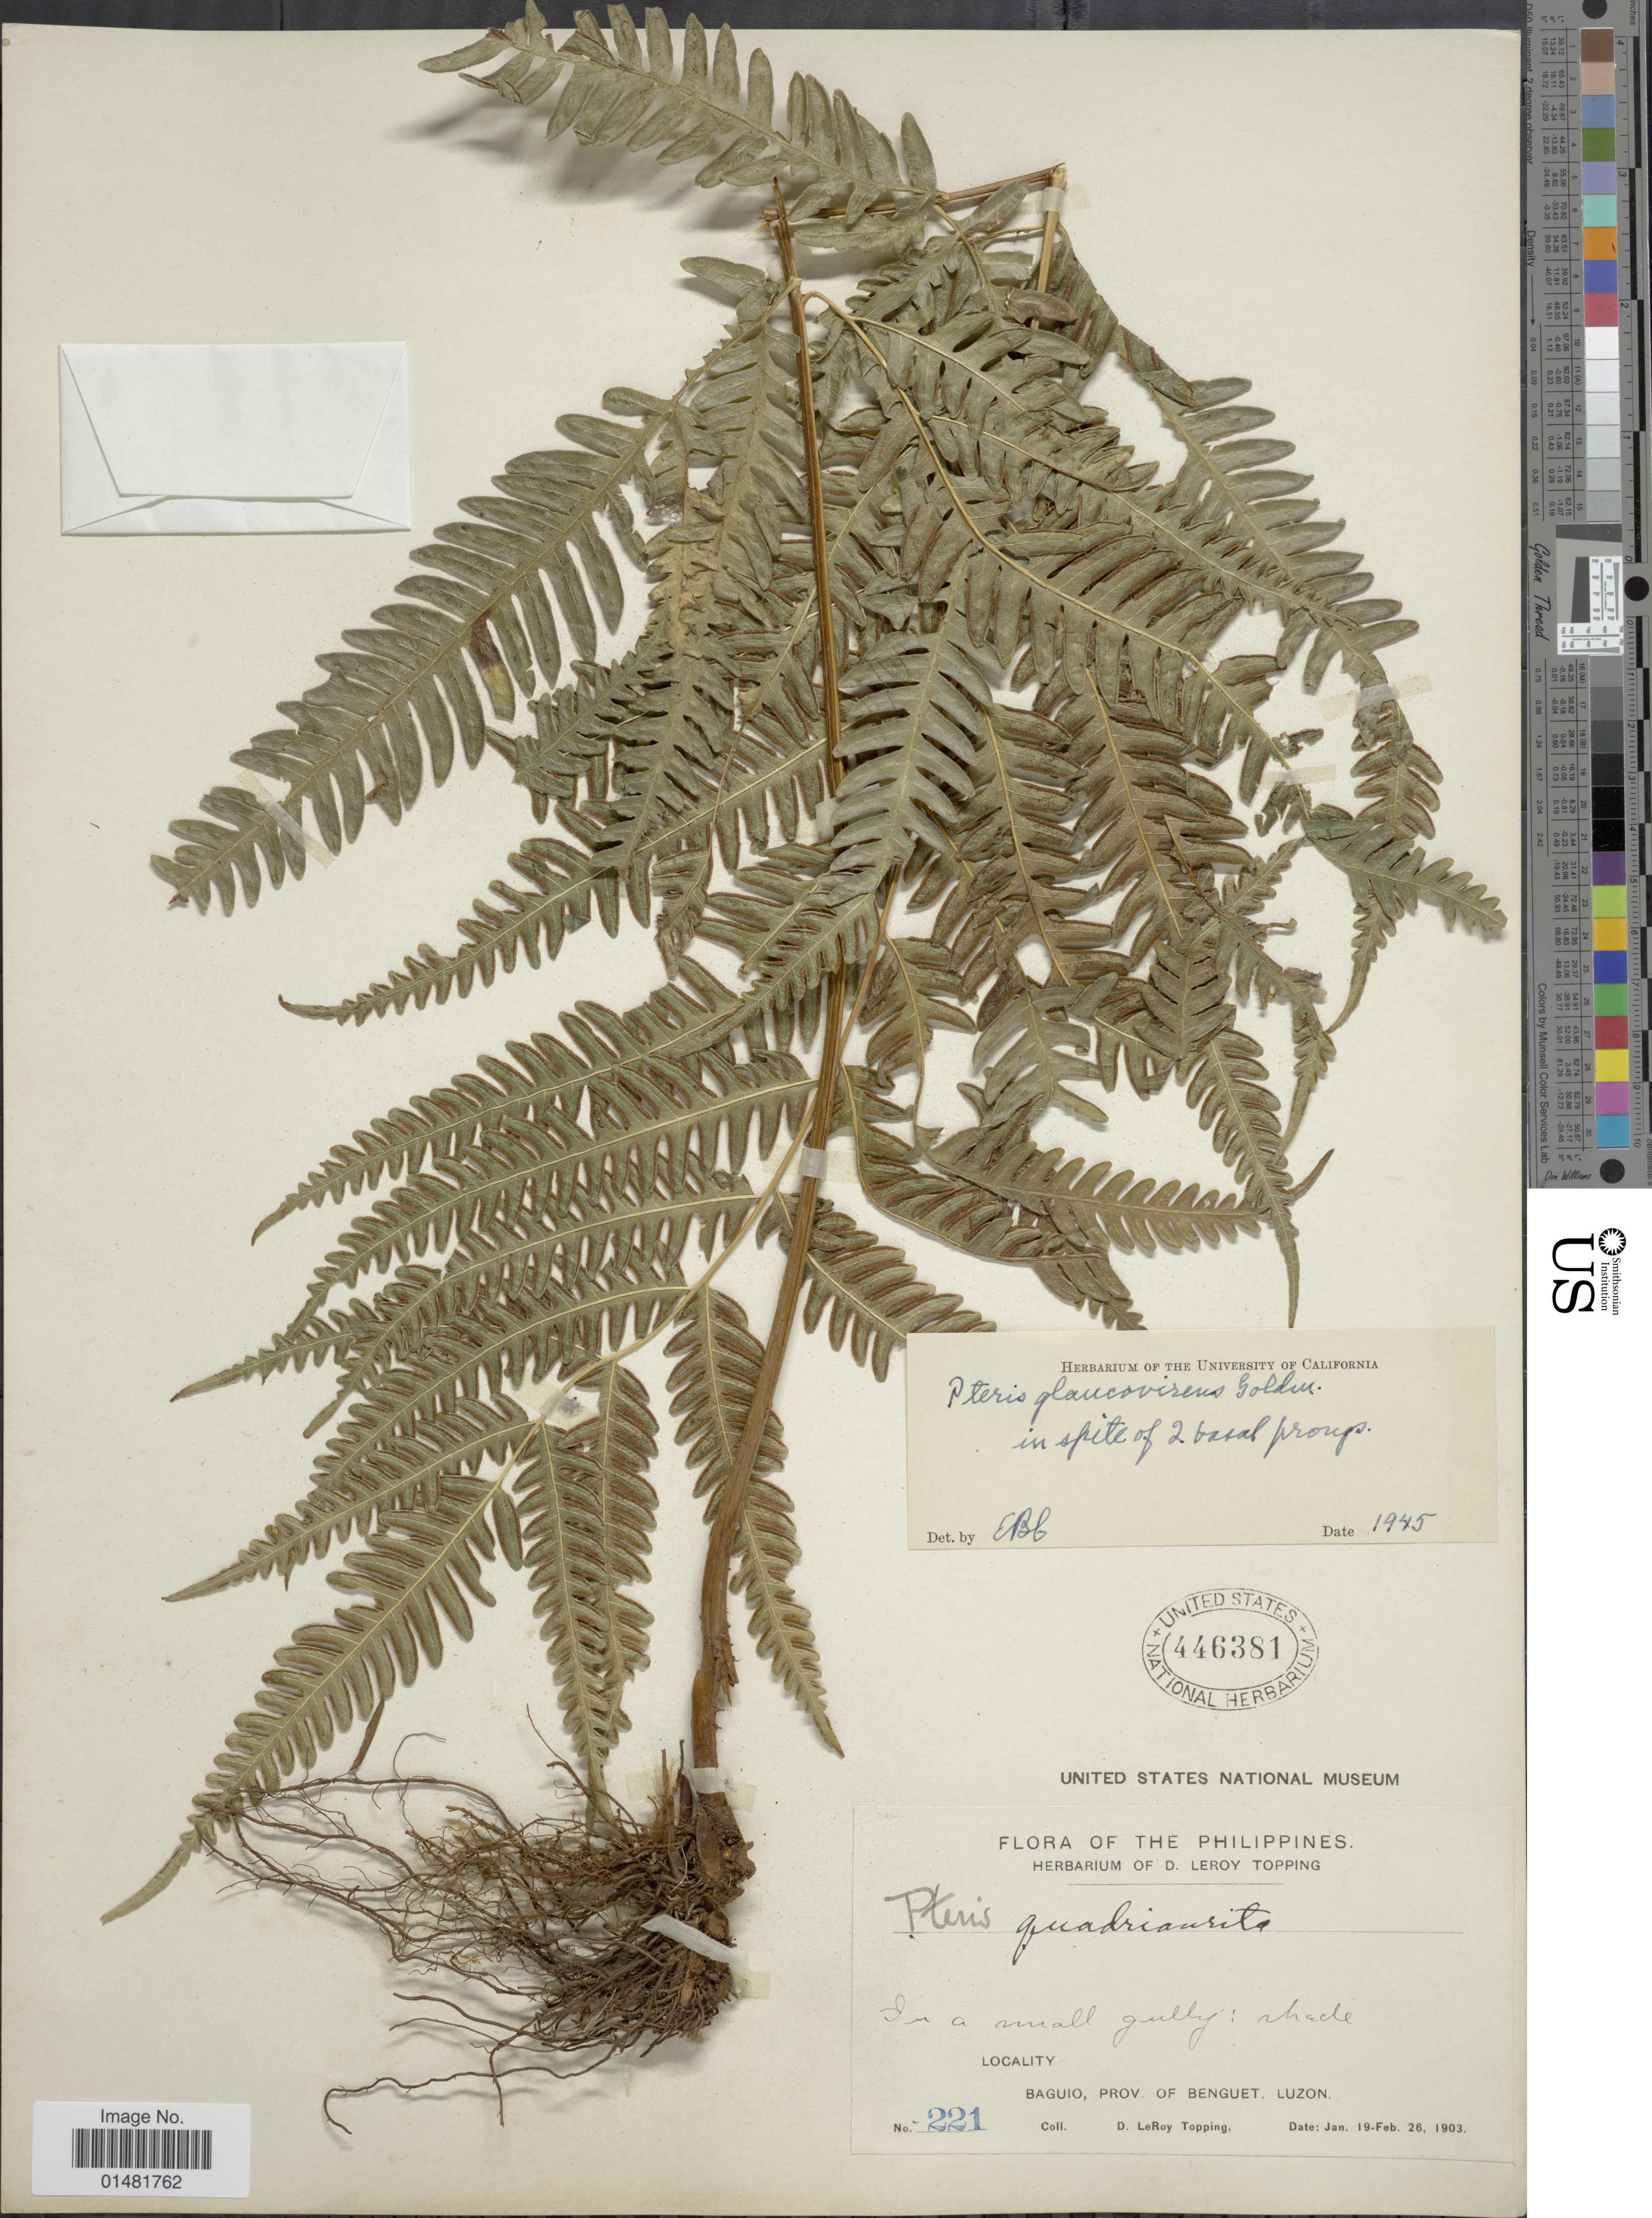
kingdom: Plantae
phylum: Tracheophyta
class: Polypodiopsida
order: Polypodiales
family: Pteridaceae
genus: Pteris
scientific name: Pteris glaucovirens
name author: Goldm.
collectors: D. L. Topping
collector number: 221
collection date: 1903-01-19/1903-02-26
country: Philippines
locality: Baguio, Prov. of Benguet, Luzon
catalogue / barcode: US 446381